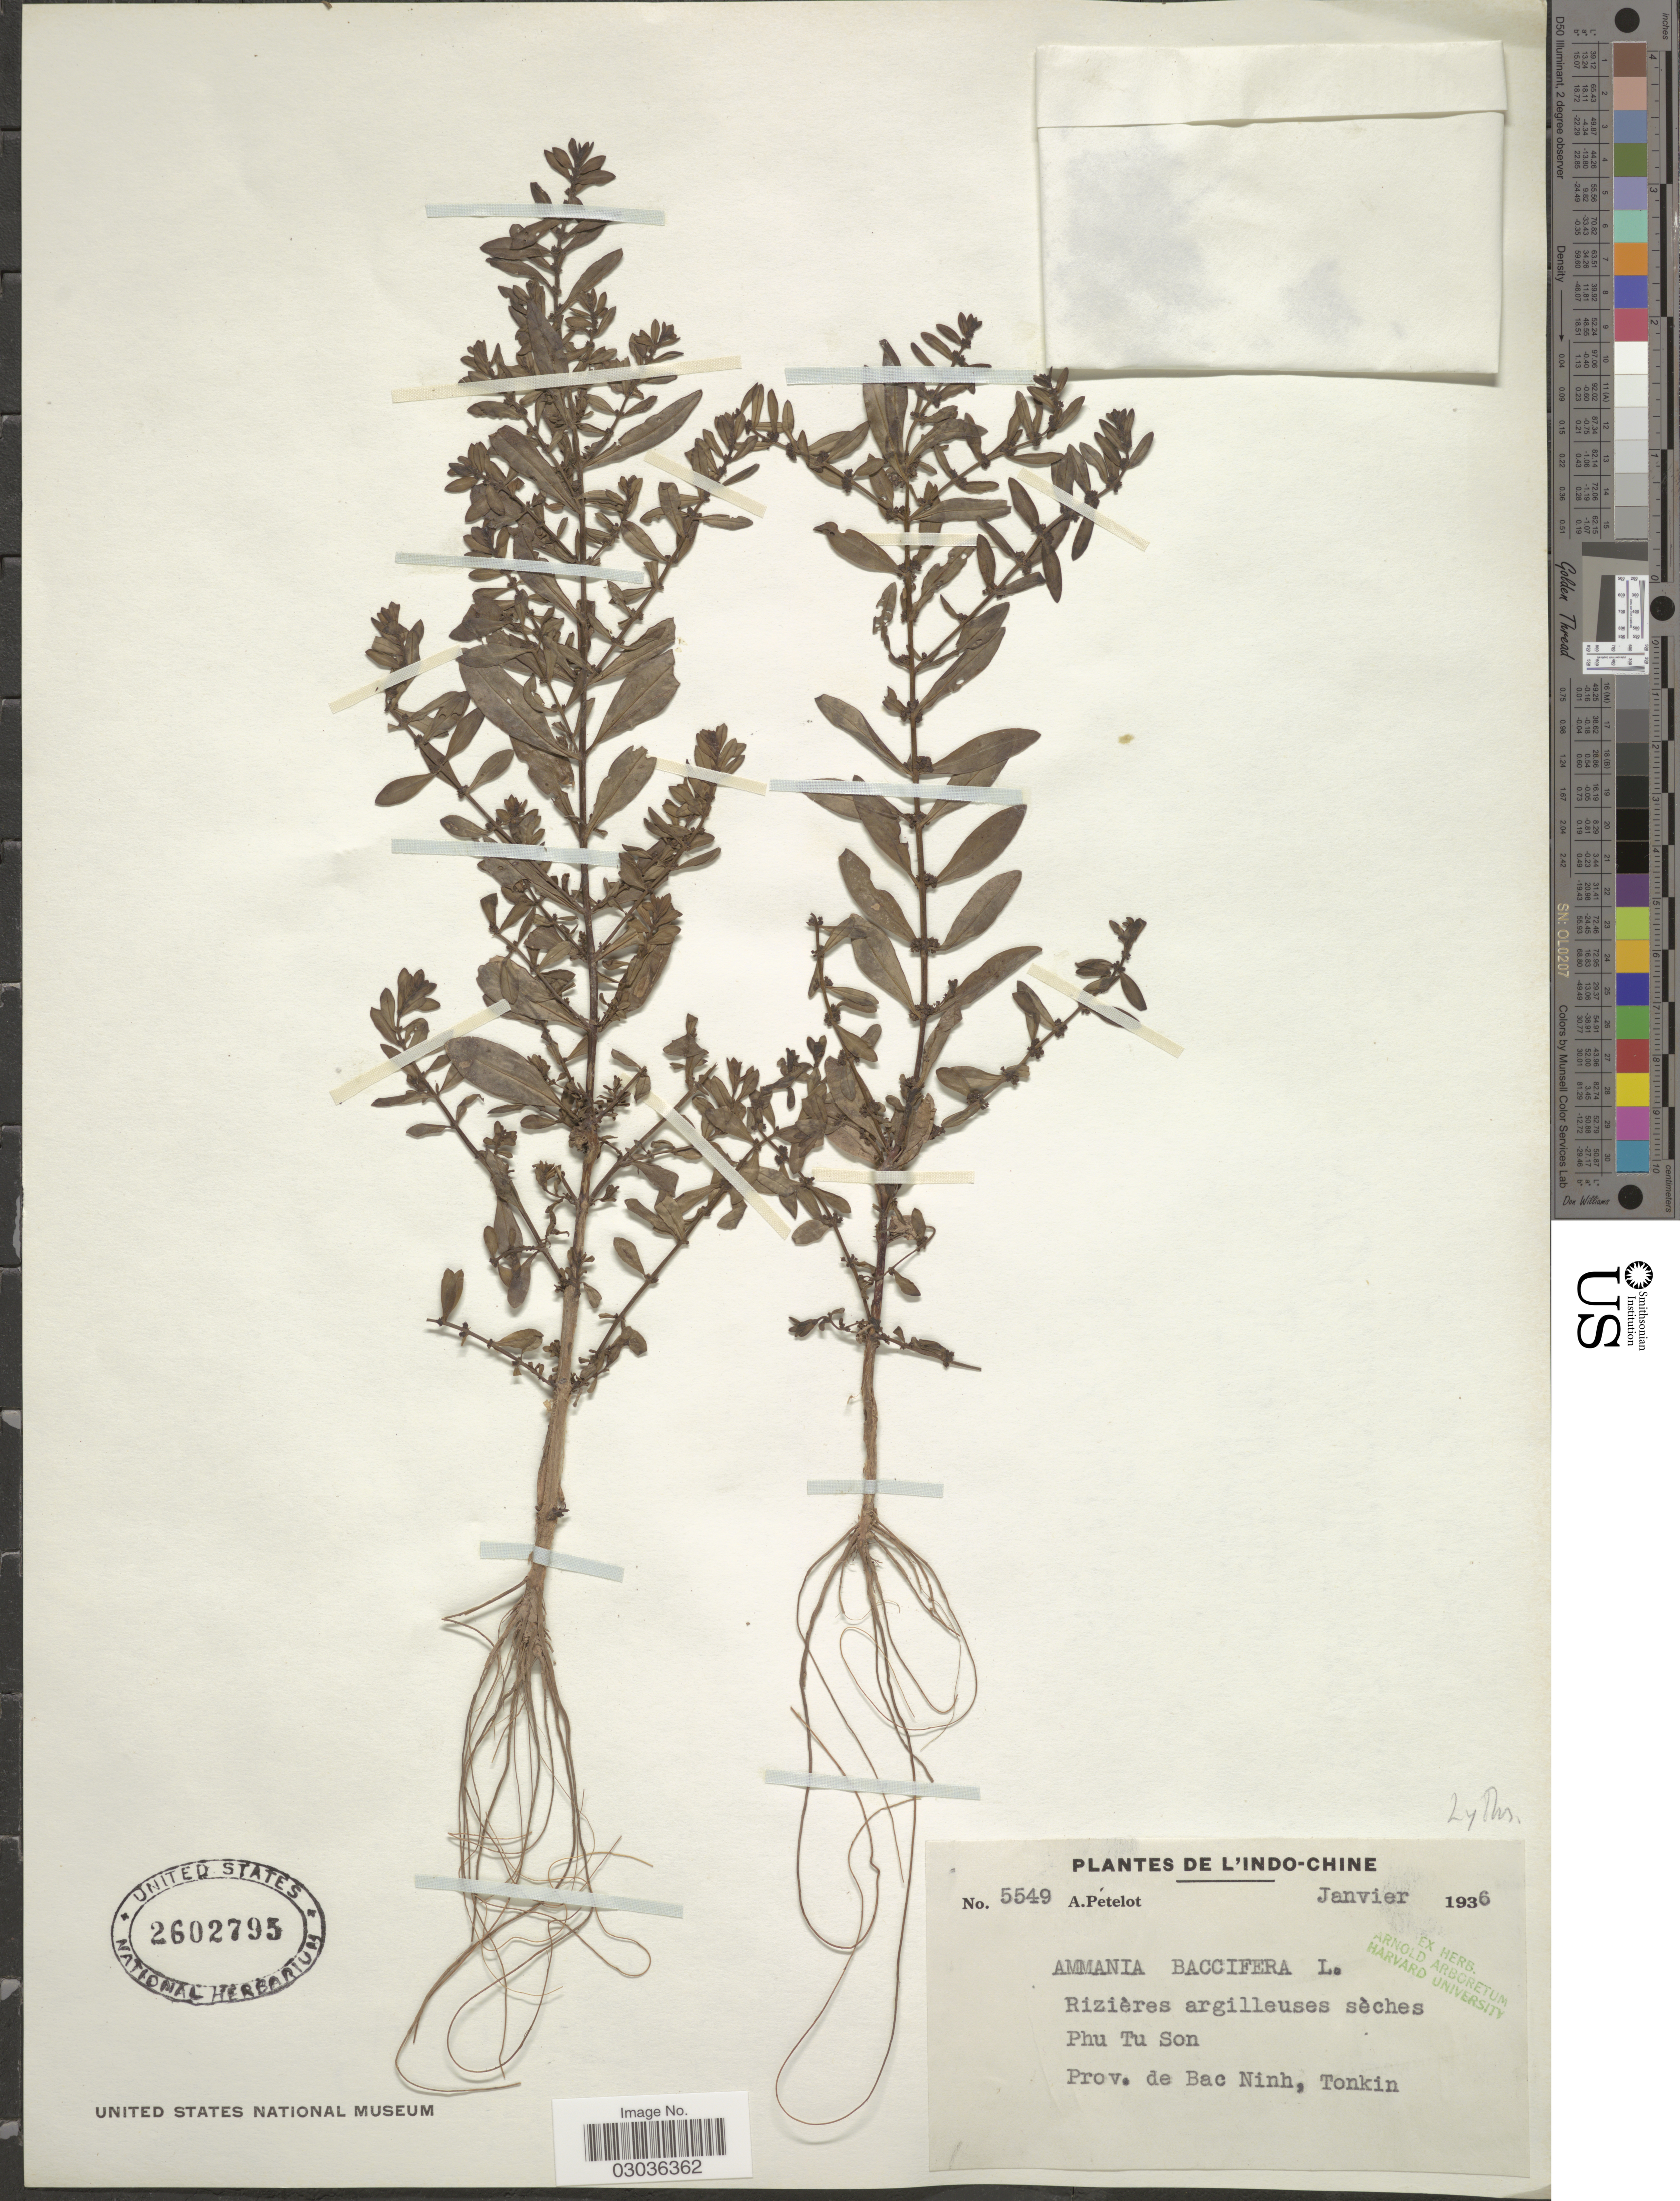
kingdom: Plantae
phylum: Tracheophyta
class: Magnoliopsida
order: Myrtales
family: Lythraceae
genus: Ammannia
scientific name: Ammannia baccifera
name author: L.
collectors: A. Petelot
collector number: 5549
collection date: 1936-01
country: Vietnam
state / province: Bac Ninh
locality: Tonkin. Indo-Chine. Rizières argilleuses sèches Phu Tu Son.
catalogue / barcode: US 2602795